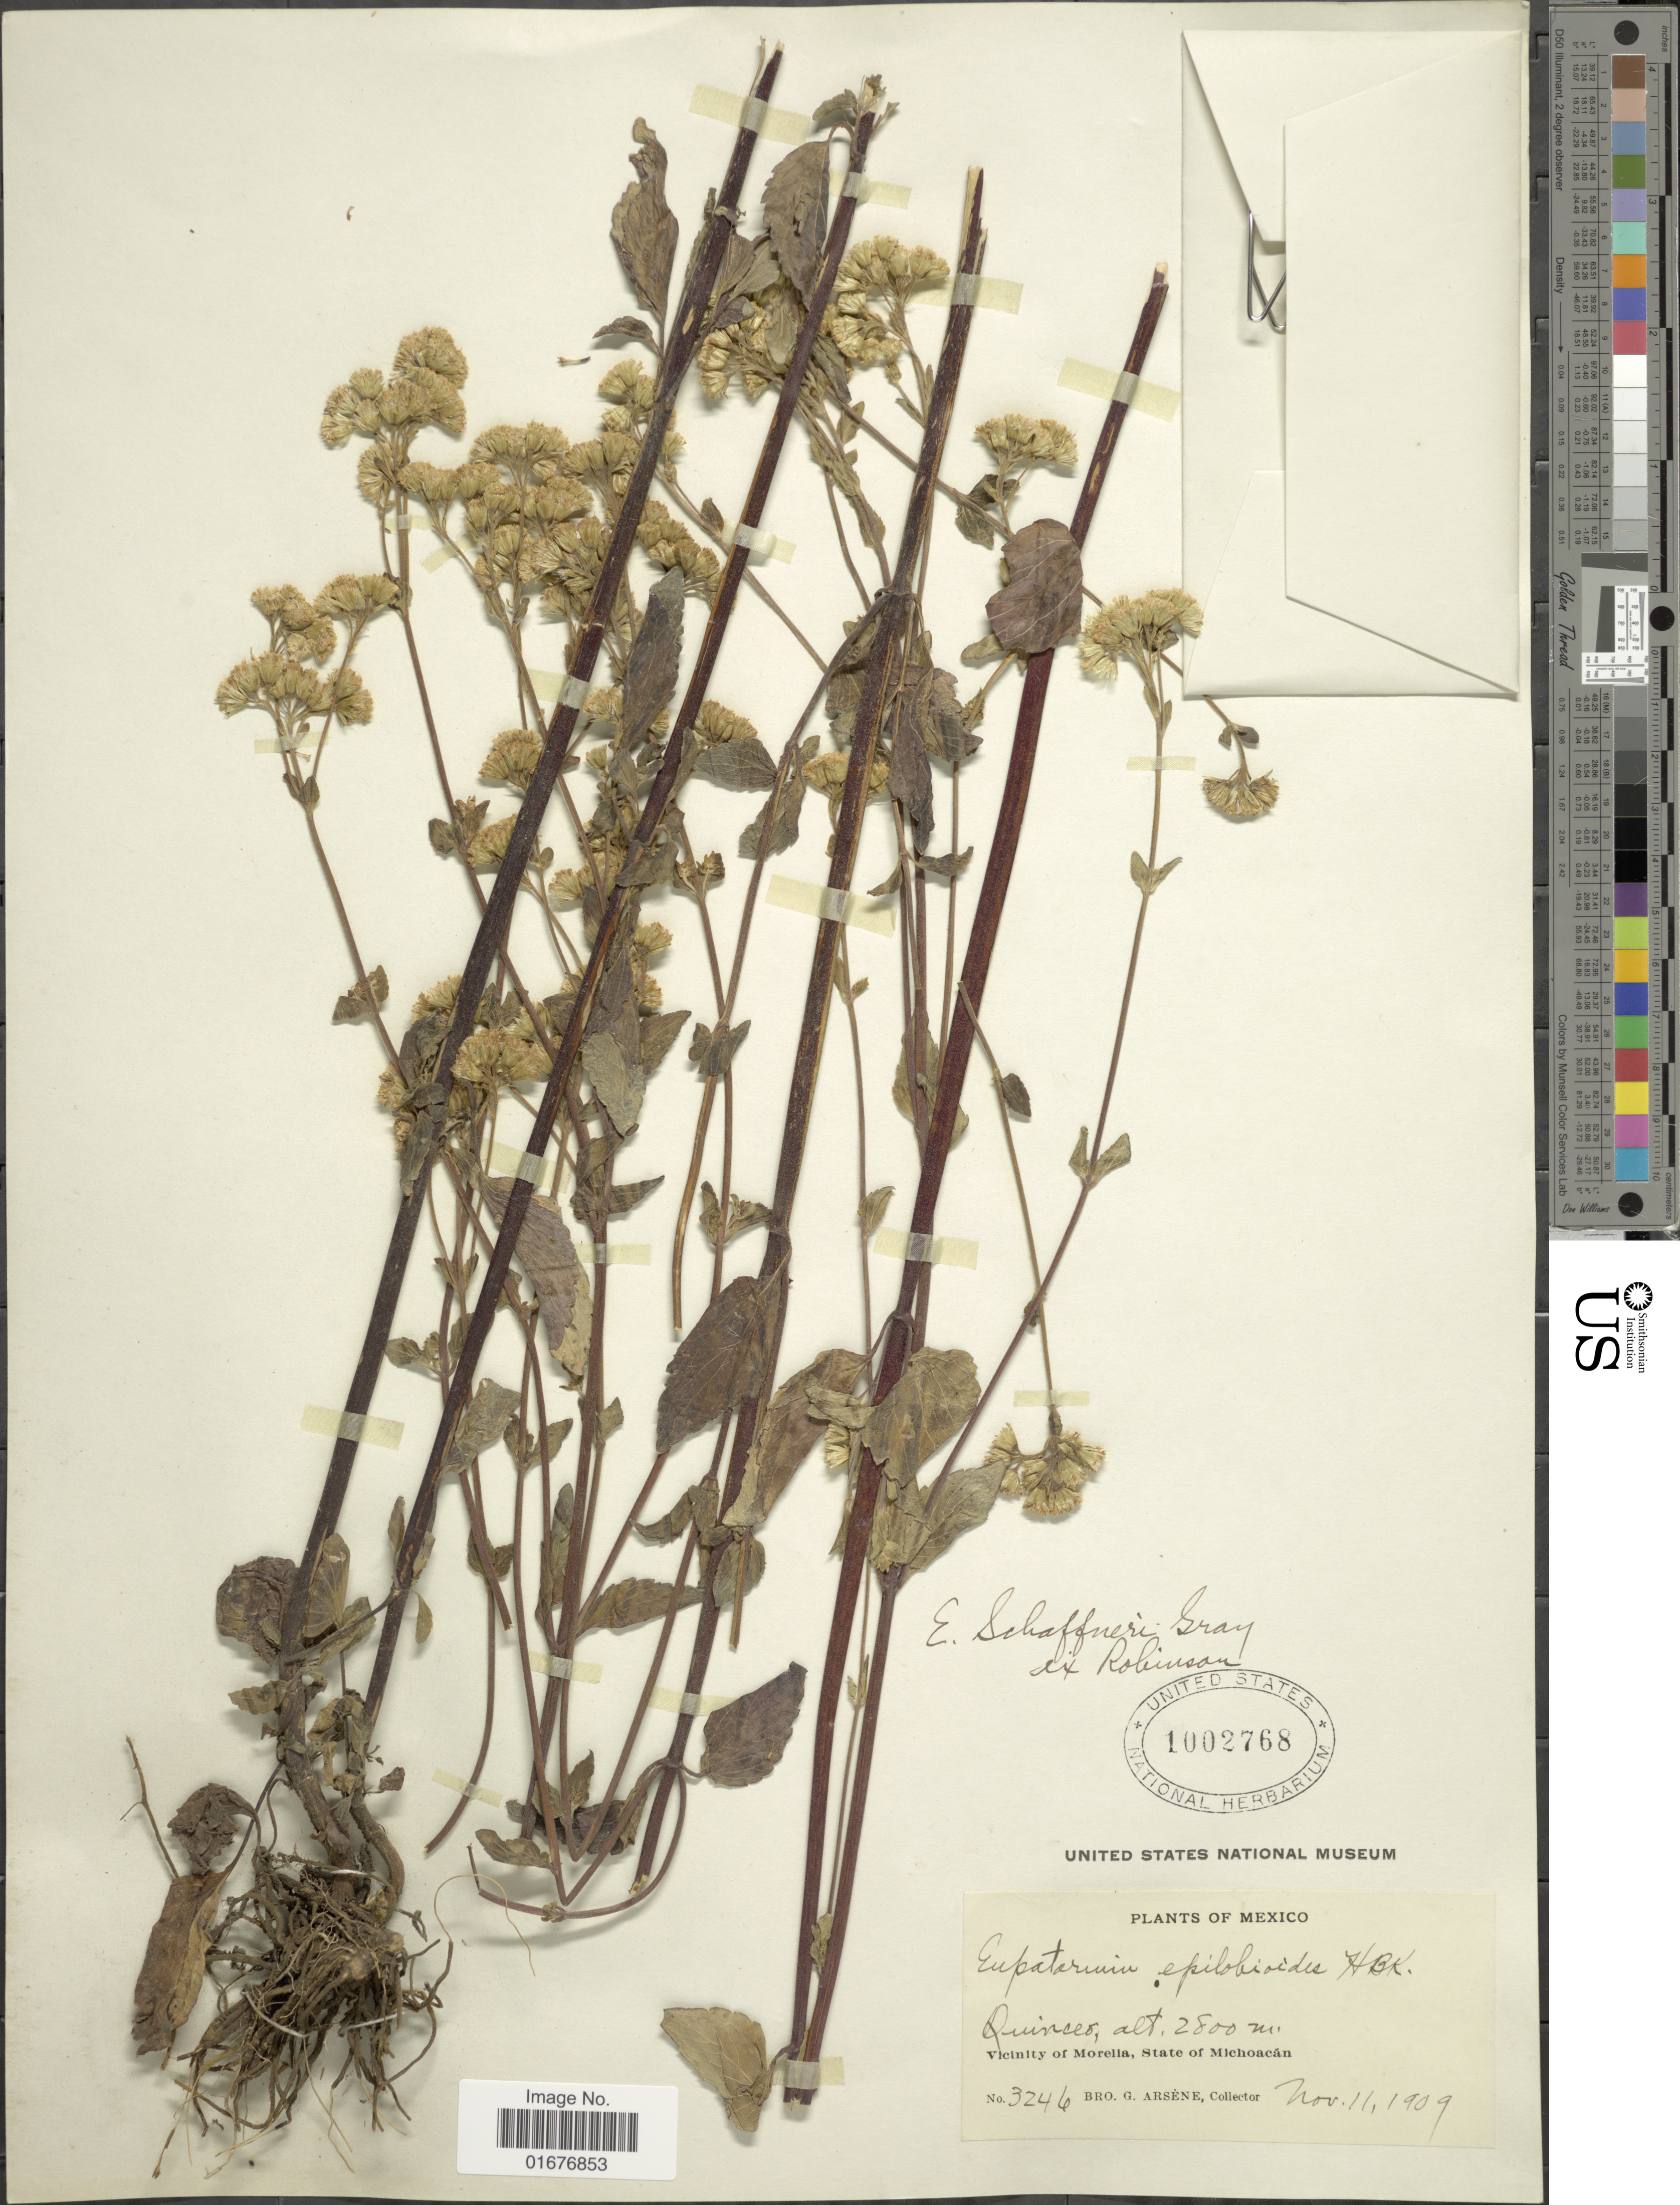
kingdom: Plantae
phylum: Tracheophyta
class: Magnoliopsida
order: Asterales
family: Asteraceae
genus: Ageratina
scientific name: Ageratina schaffneri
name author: (Sch. Bip. ex B.L. Rob.) R.M. King & H. Rob.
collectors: Bro. G. Arsène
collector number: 3246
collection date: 1909-11-11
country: Mexico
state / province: Michoacán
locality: Quinceo, Vicinity of Morelia, State of Michoacan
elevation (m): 2800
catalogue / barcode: US 1002768